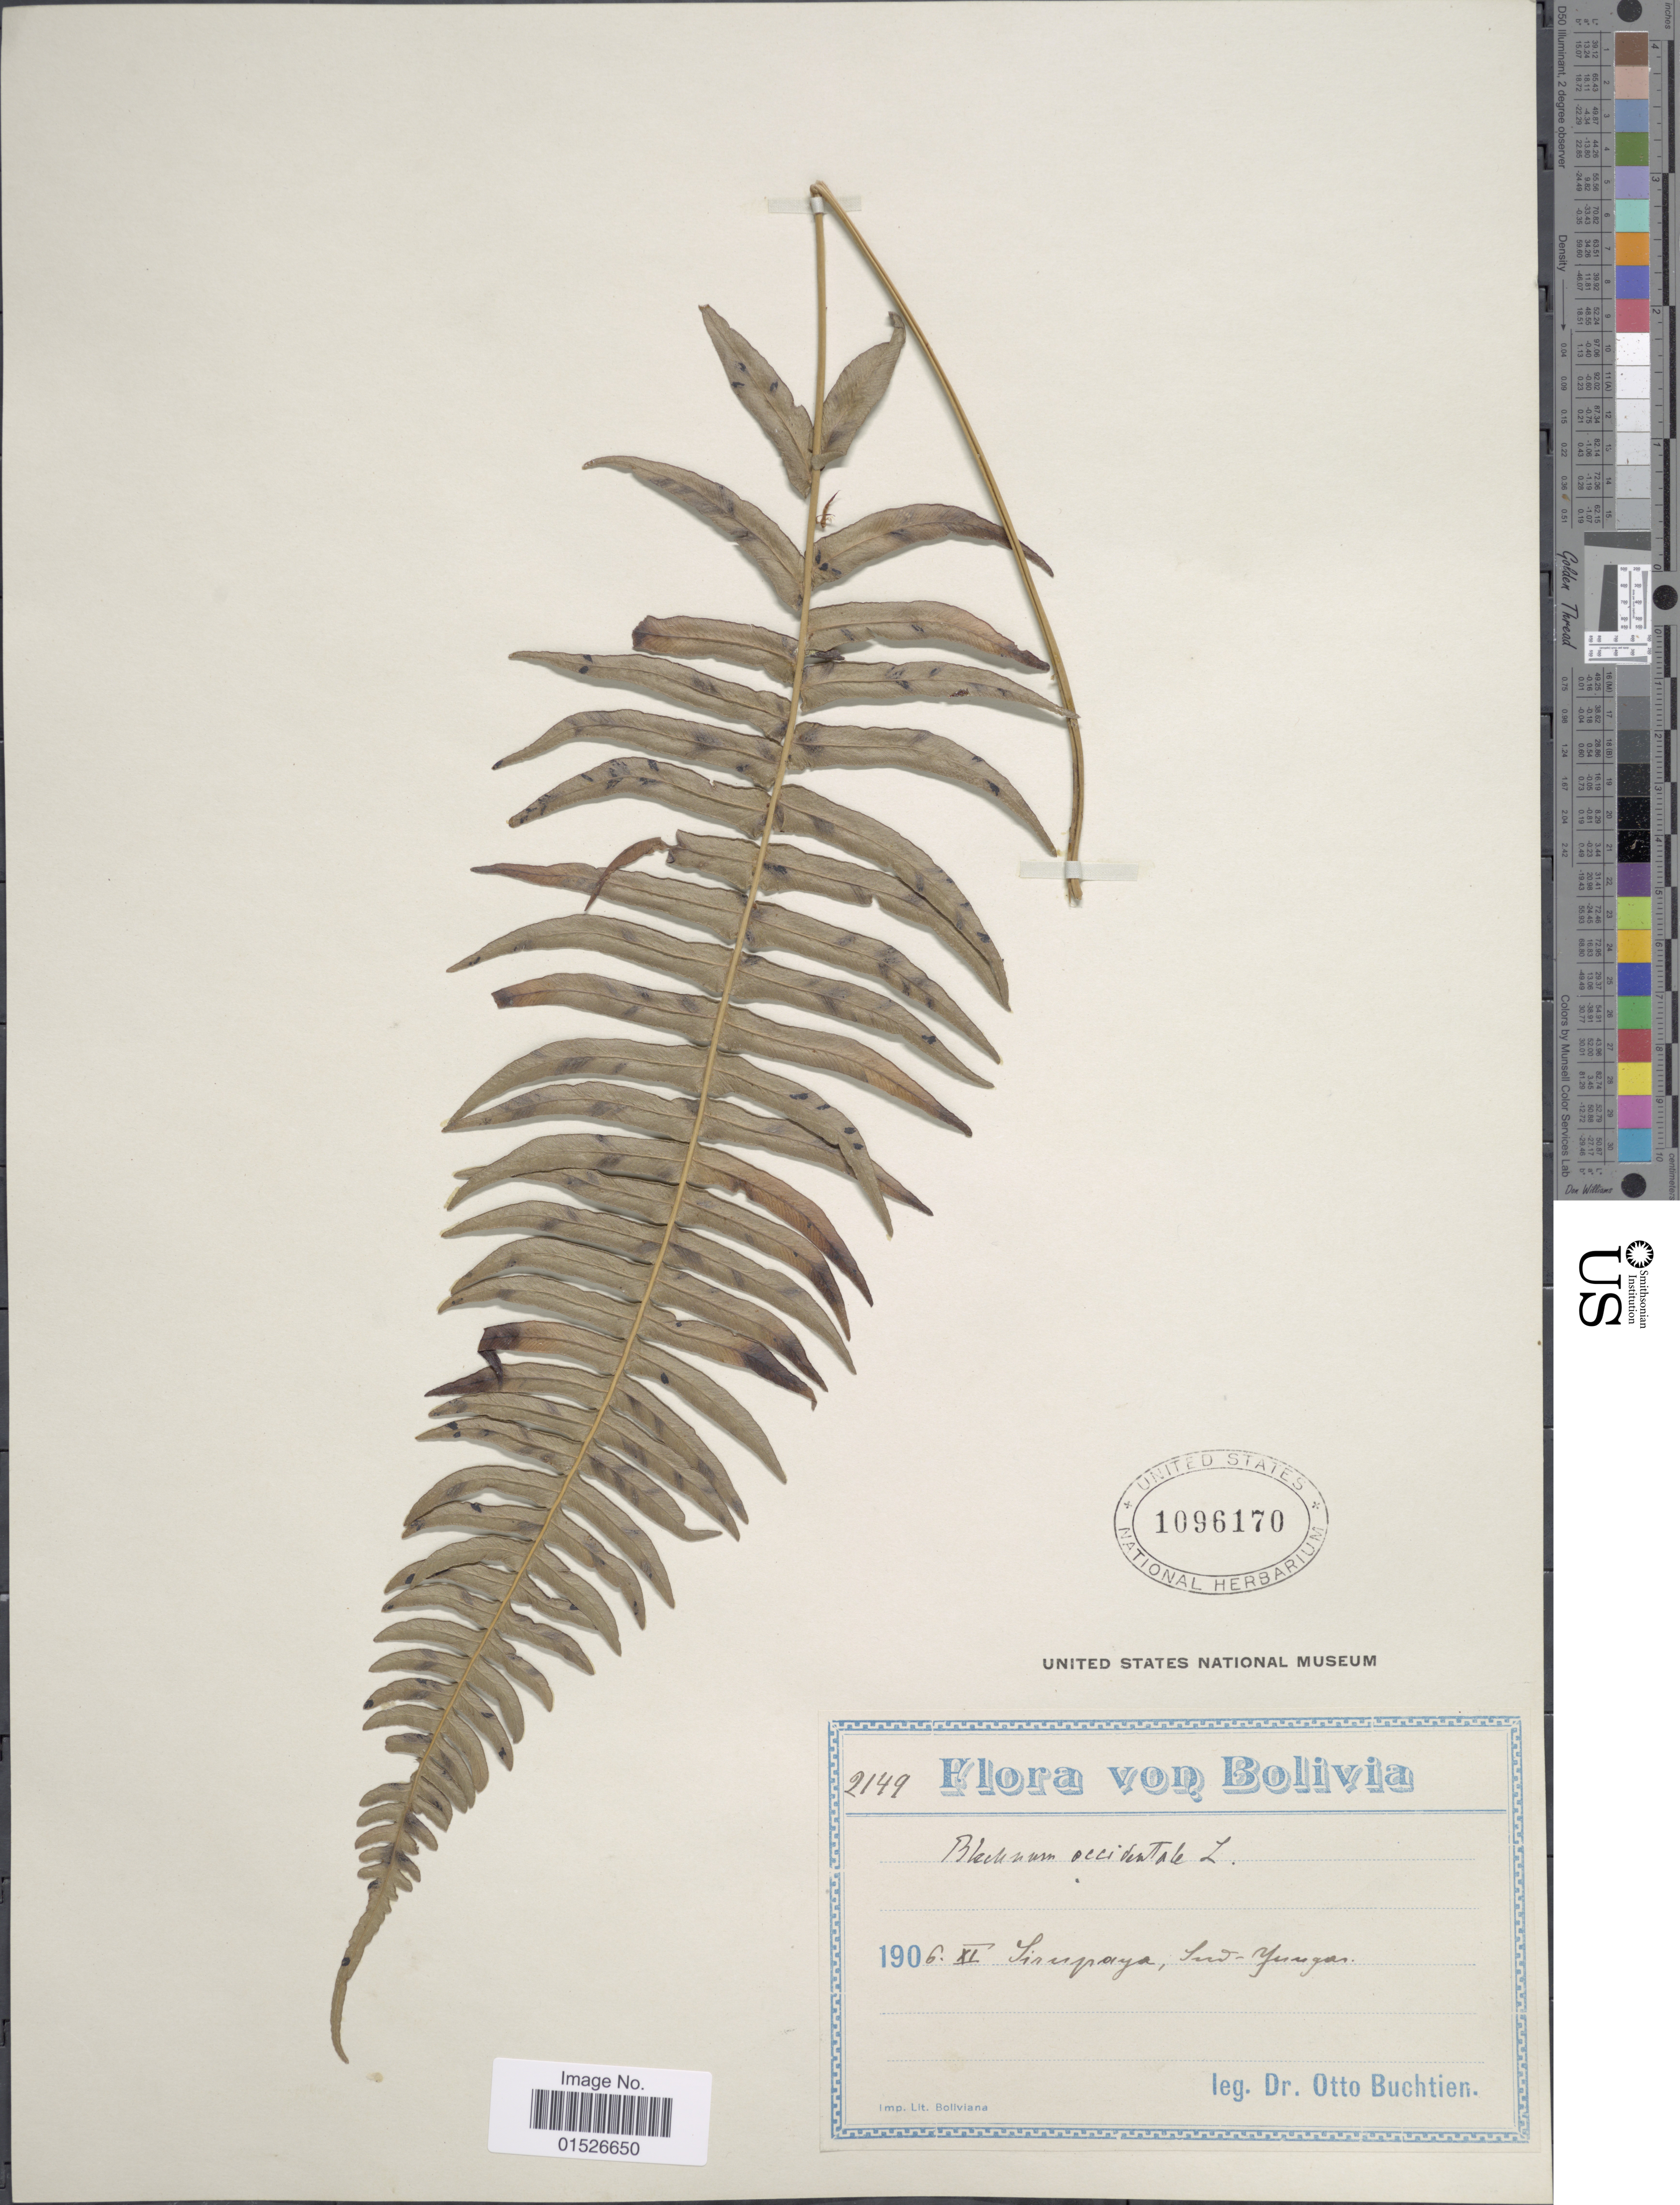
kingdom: Plantae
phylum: Tracheophyta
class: Polypodiopsida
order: Polypodiales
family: Blechnaceae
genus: Blechnum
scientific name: Blechnum occidentale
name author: L.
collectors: O. Buchtien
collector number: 2149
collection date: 1906-11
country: Bolivia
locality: Irupaya, In-Yungas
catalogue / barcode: US 1096170